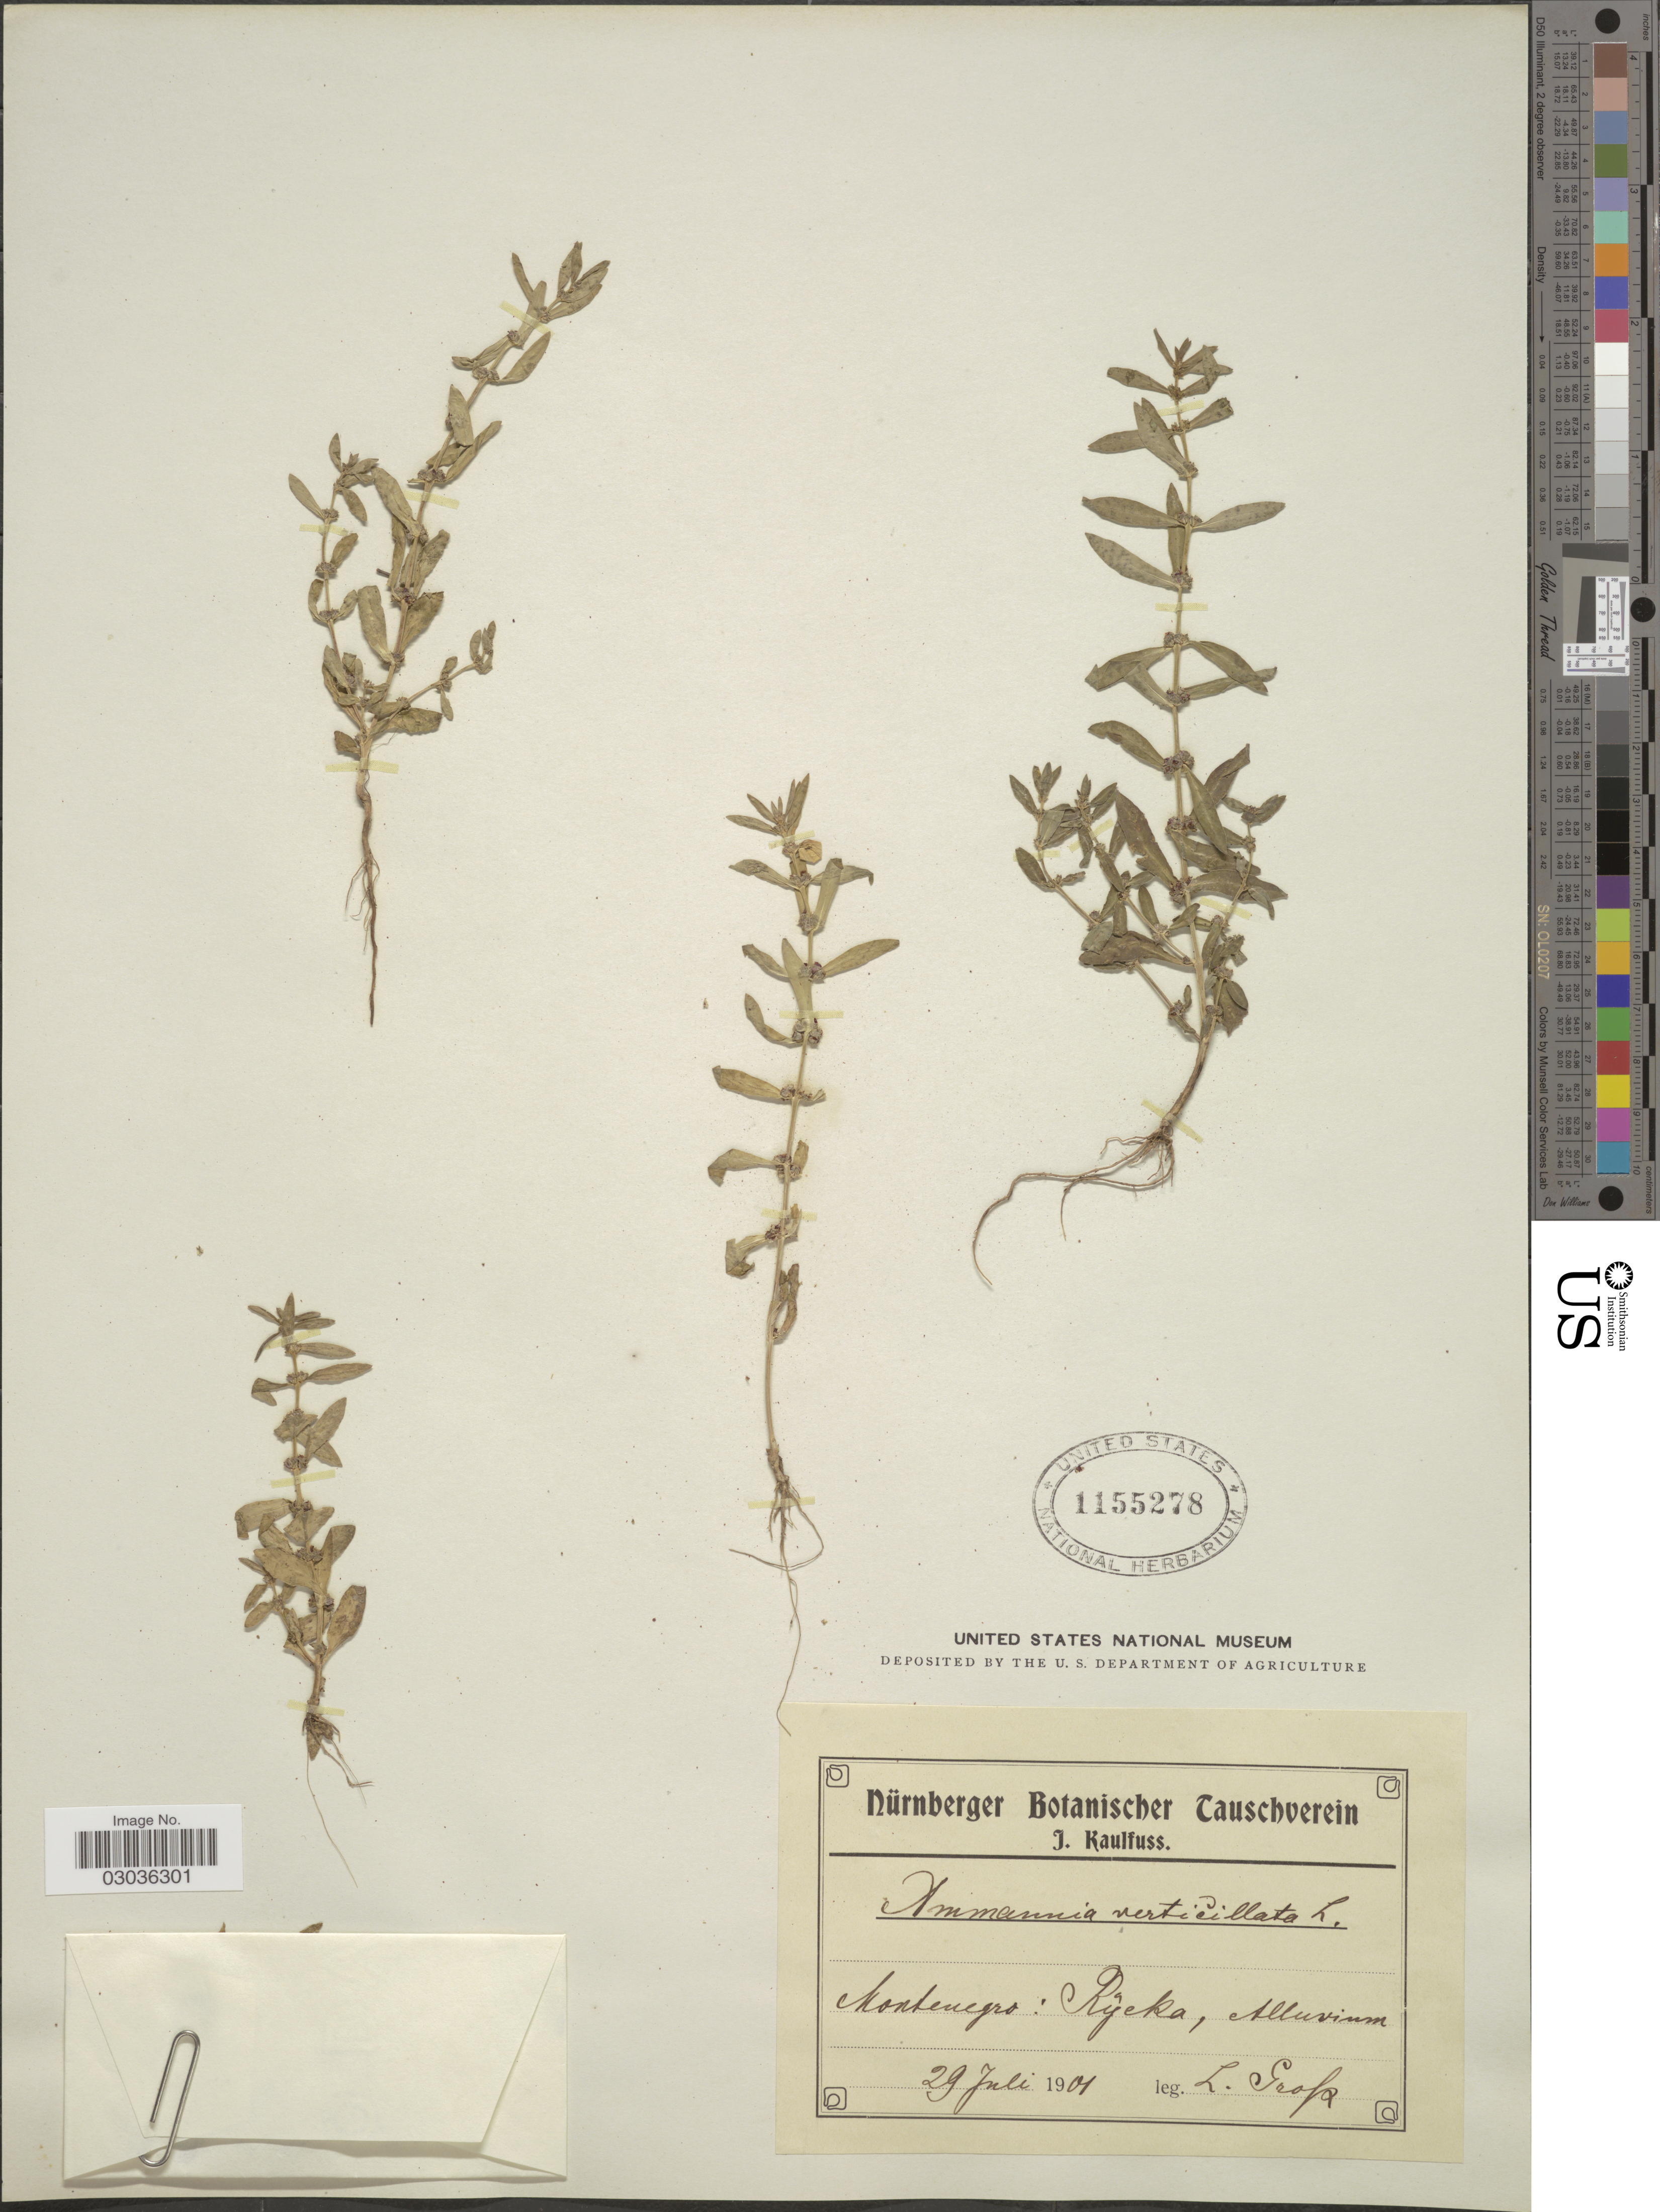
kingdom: Plantae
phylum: Tracheophyta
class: Magnoliopsida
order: Myrtales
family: Lythraceae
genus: Ammannia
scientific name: Ammannia verticillata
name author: (Ard.) Lam.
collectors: L. Gross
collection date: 1901-07-29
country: Montenegro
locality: Montenegro: Rijeka, Alluvium.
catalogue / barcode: US 1155278